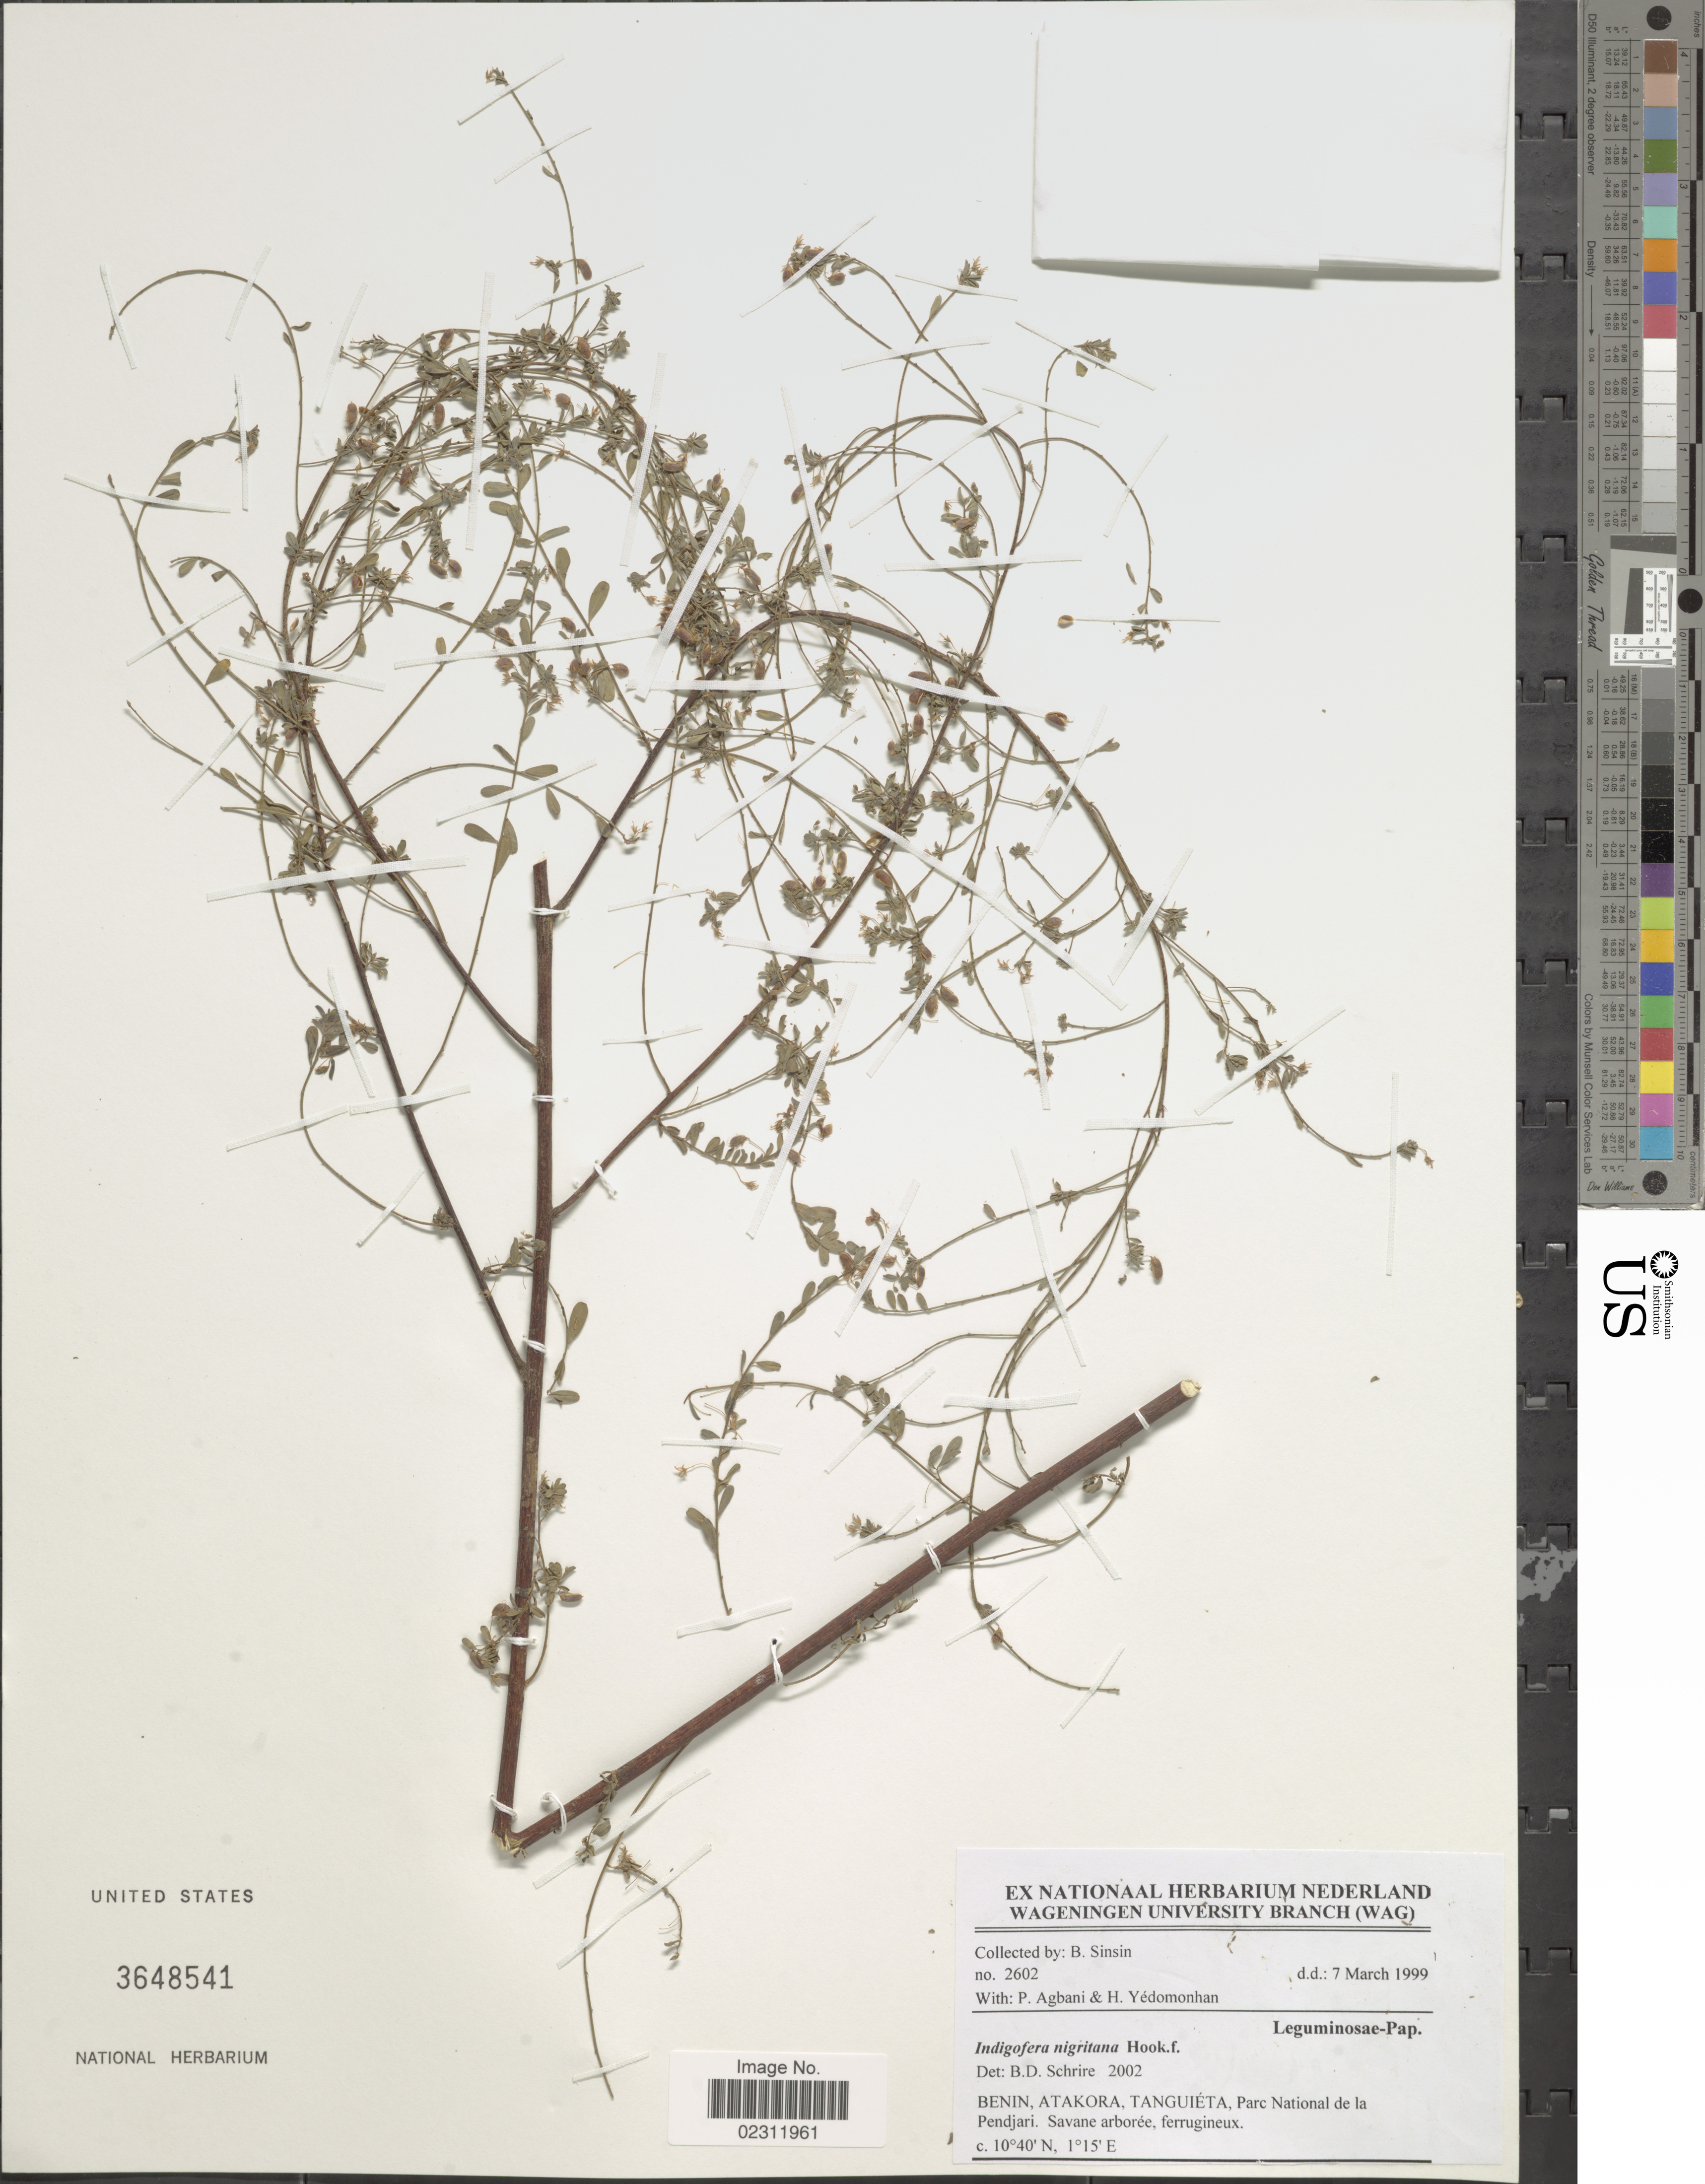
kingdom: Plantae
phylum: Tracheophyta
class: Magnoliopsida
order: Fabales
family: Fabaceae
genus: Indigofera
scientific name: Indigofera nigritana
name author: Hook. f.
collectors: B. Sinsin, P. Agbani & H. Yedomonhan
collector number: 2602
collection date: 1999-03-07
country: Benin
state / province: Atakora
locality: Tanguieta, Parc National de la Pendjari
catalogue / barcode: US 3648541